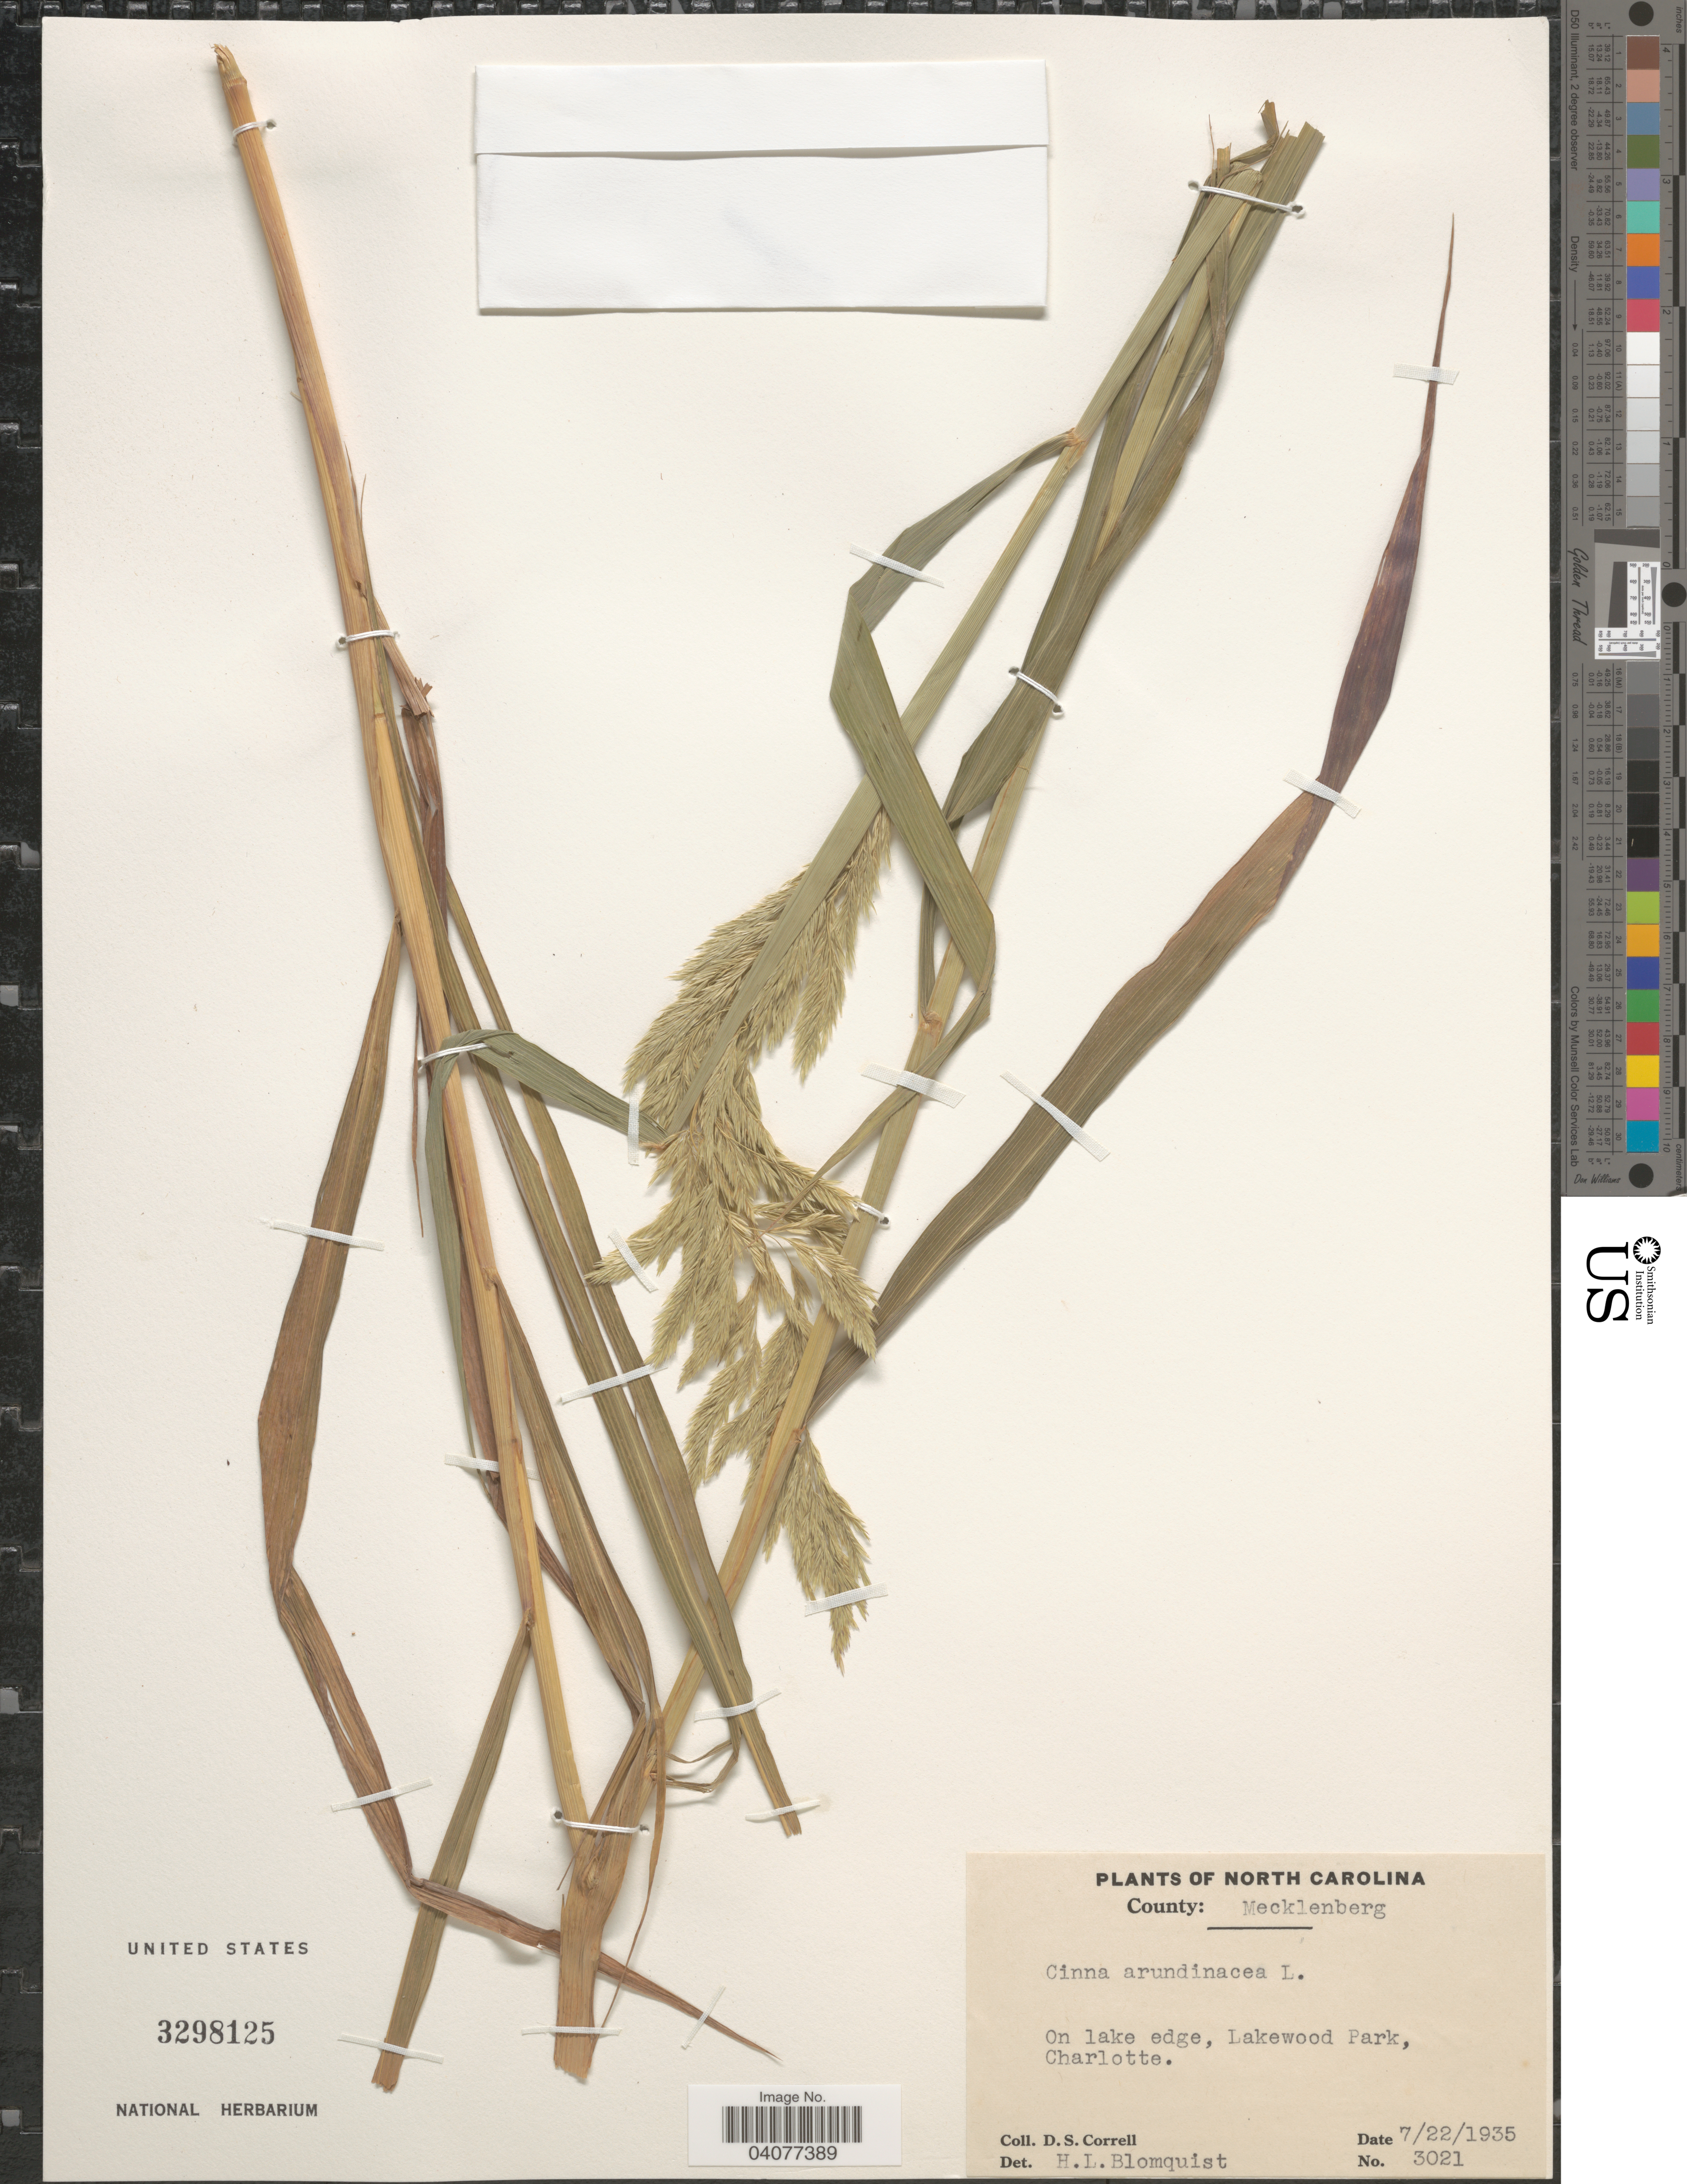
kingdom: Plantae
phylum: Tracheophyta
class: Liliopsida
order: Poales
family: Poaceae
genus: Cinna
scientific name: Cinna arundinacea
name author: L.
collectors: D. S. Correll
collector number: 3021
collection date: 1935-07-22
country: United States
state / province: North Carolina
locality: County: Mecklenberg. On lake edge, Lakewood Park, Charlotte.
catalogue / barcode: US 3298125